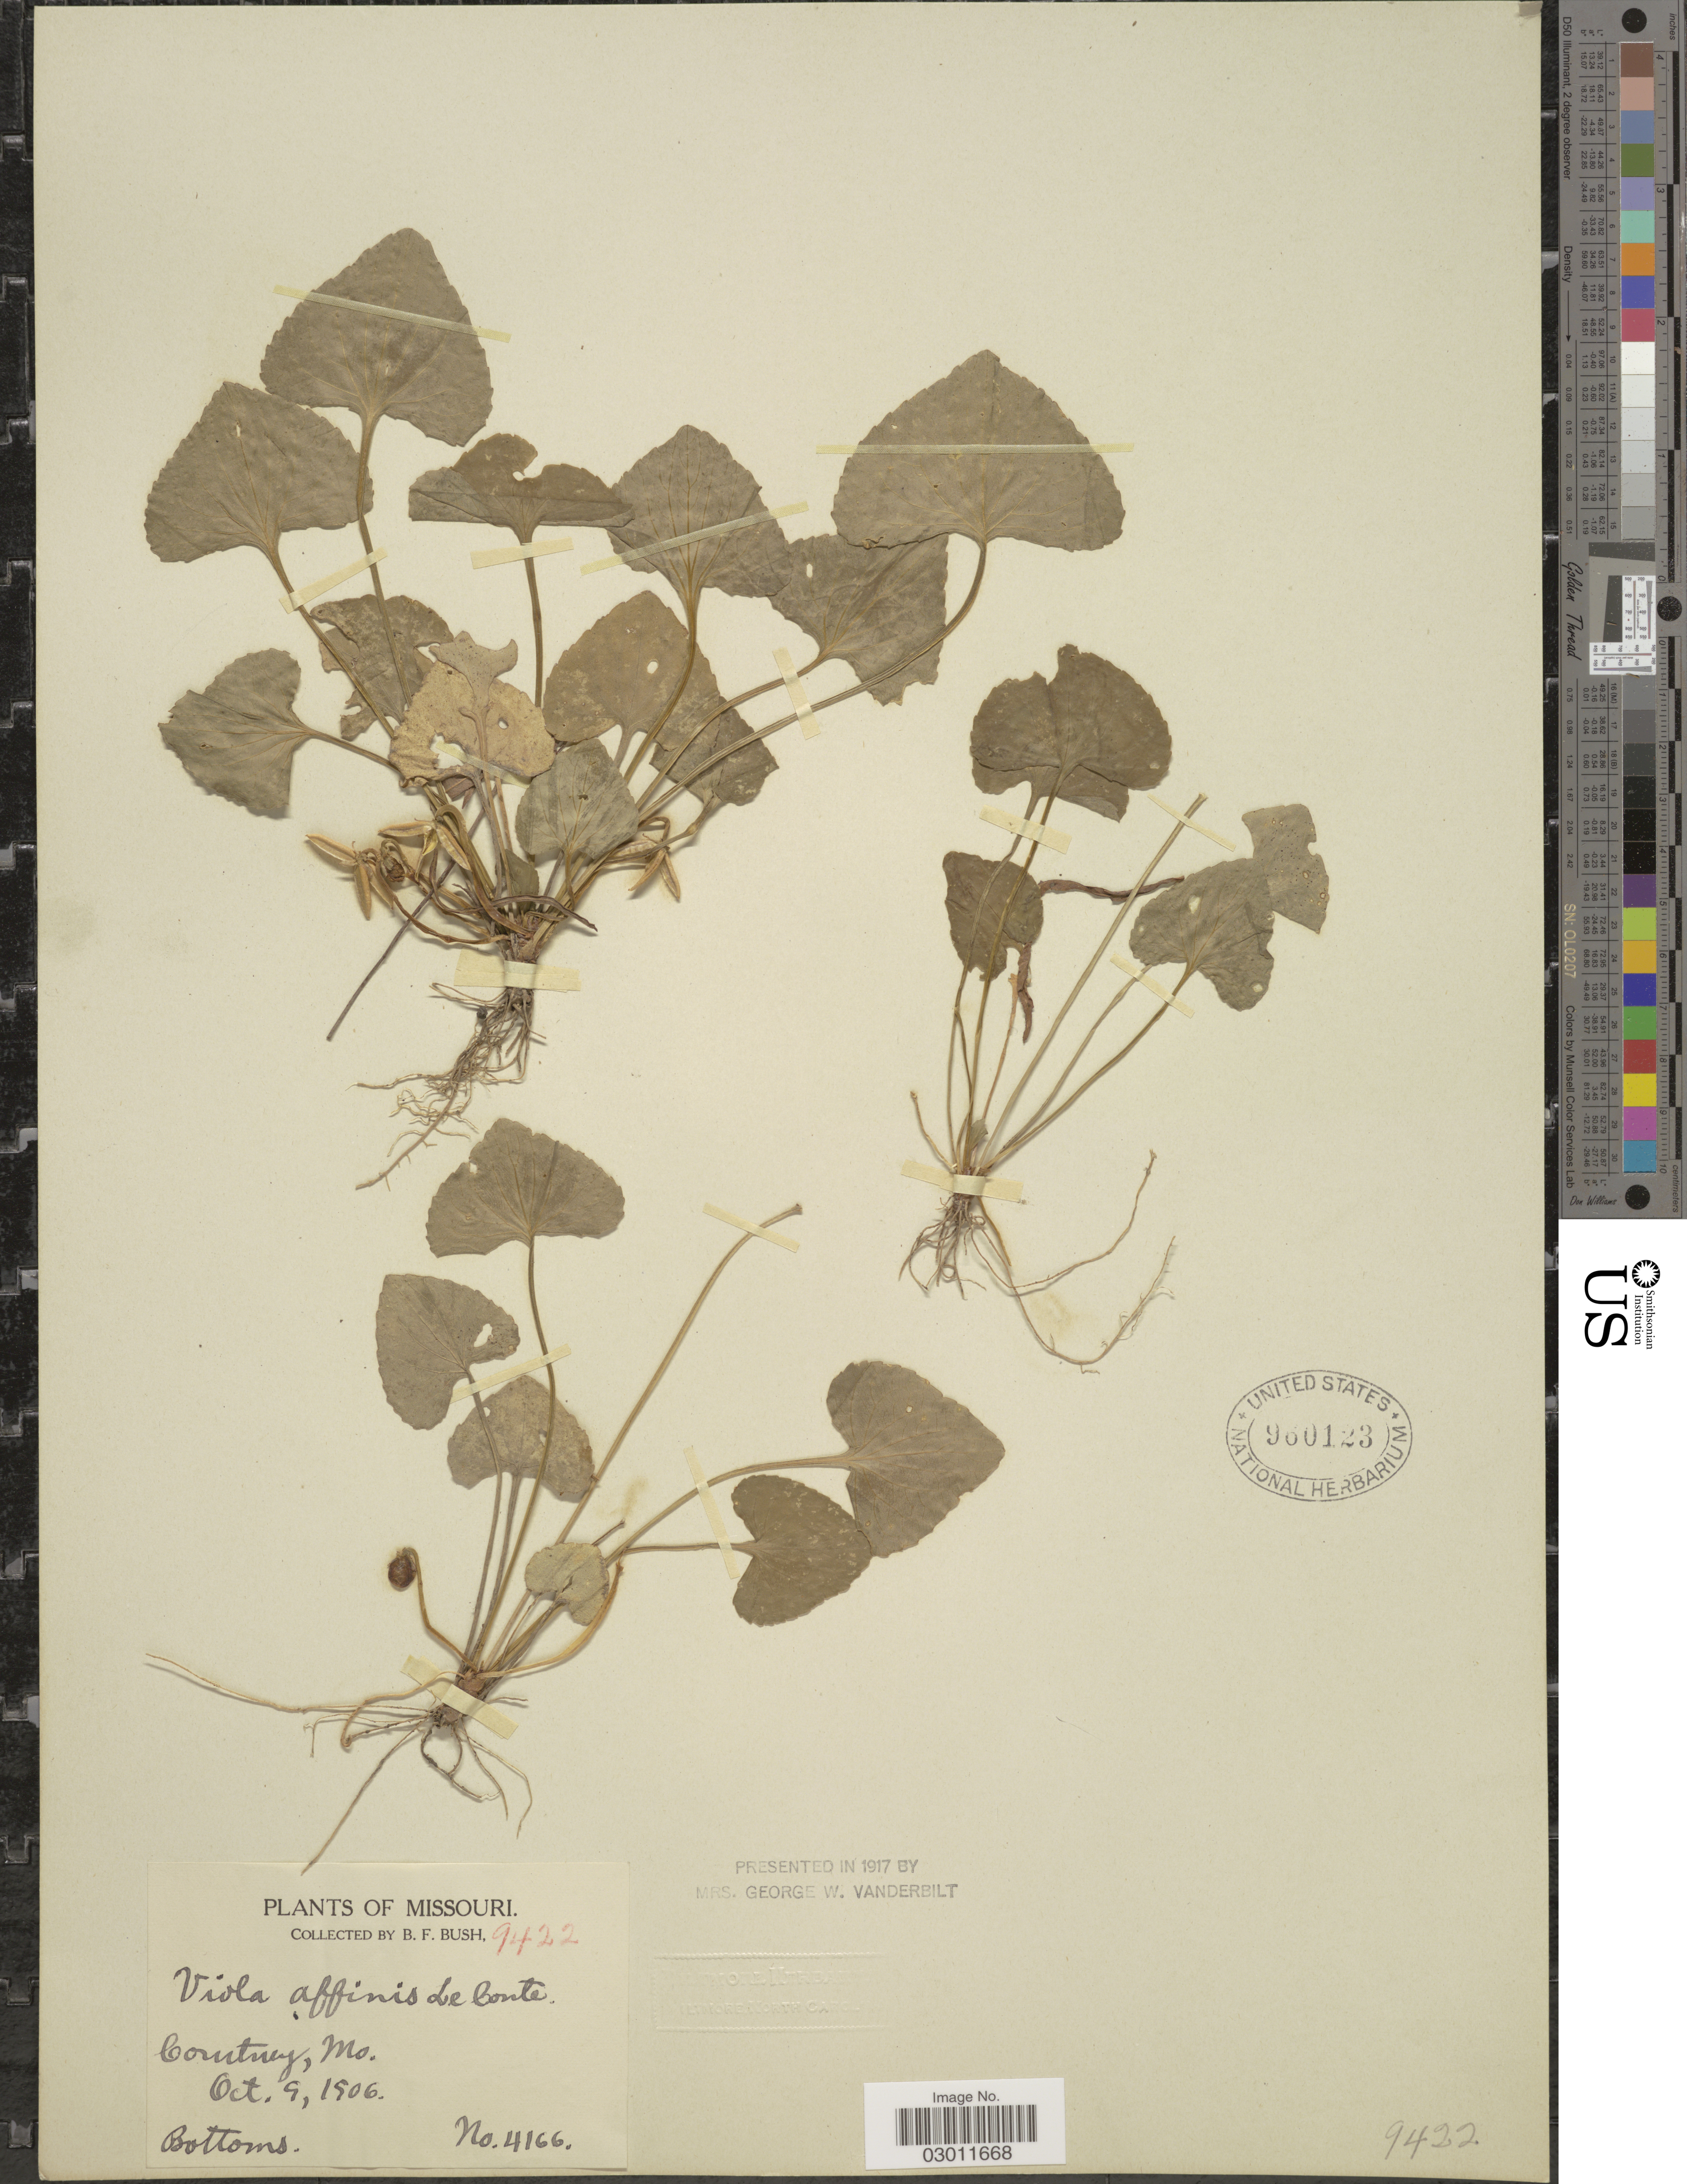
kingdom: Plantae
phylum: Tracheophyta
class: Magnoliopsida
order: Malpighiales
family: Violaceae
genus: Viola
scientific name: Viola affinis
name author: LeConte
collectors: B. F. Bush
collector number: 9422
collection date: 1906-10-09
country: United States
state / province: Missouri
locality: Courtney.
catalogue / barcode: US 960123